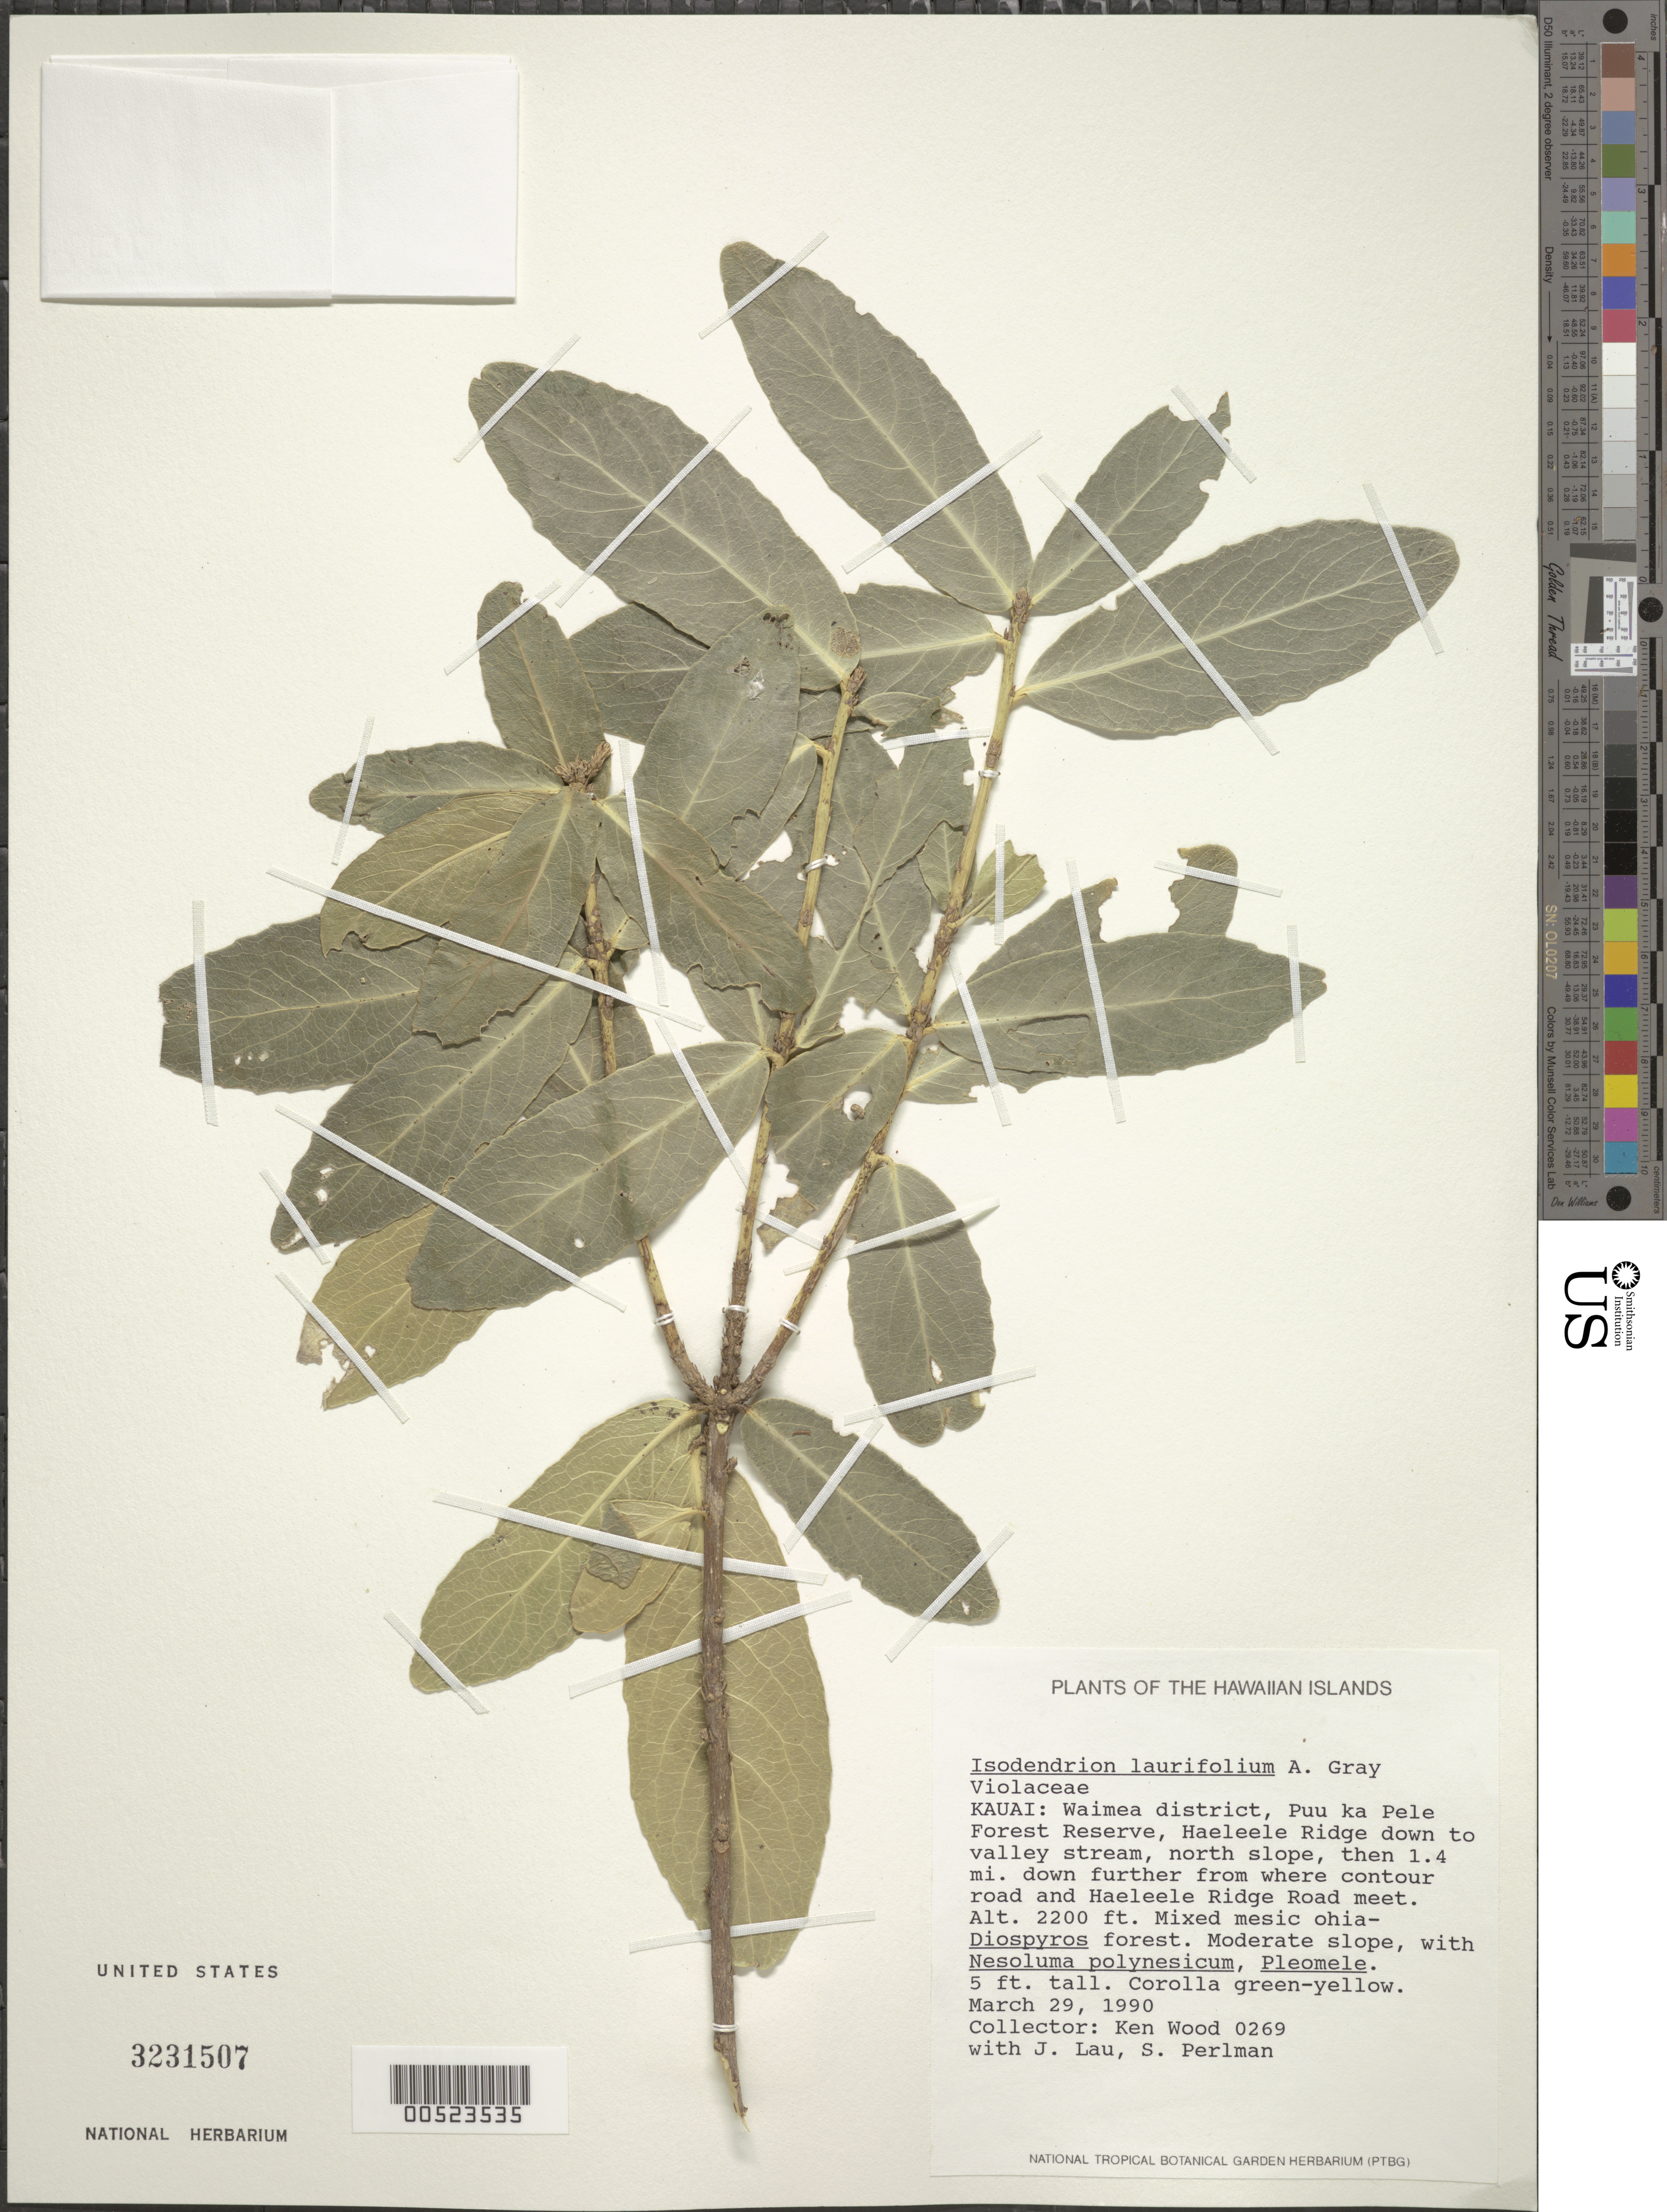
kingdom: Plantae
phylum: Tracheophyta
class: Magnoliopsida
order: Malpighiales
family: Violaceae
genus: Isodendrion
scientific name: Isodendrion laurifolium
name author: A. Gray in Wilkes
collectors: K. R. Wood, J. Lau & S. P. Perlman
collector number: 0269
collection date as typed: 29 Mar 1990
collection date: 1990-03-29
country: United States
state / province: Hawaii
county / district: Kauai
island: Kaua'i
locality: Haelele Ridge down to valley stream, N slope, then 1.4 mi down further from where contour rd meets Haelele Ridge Rd, Waimea Dist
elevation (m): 671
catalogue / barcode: US 3231507